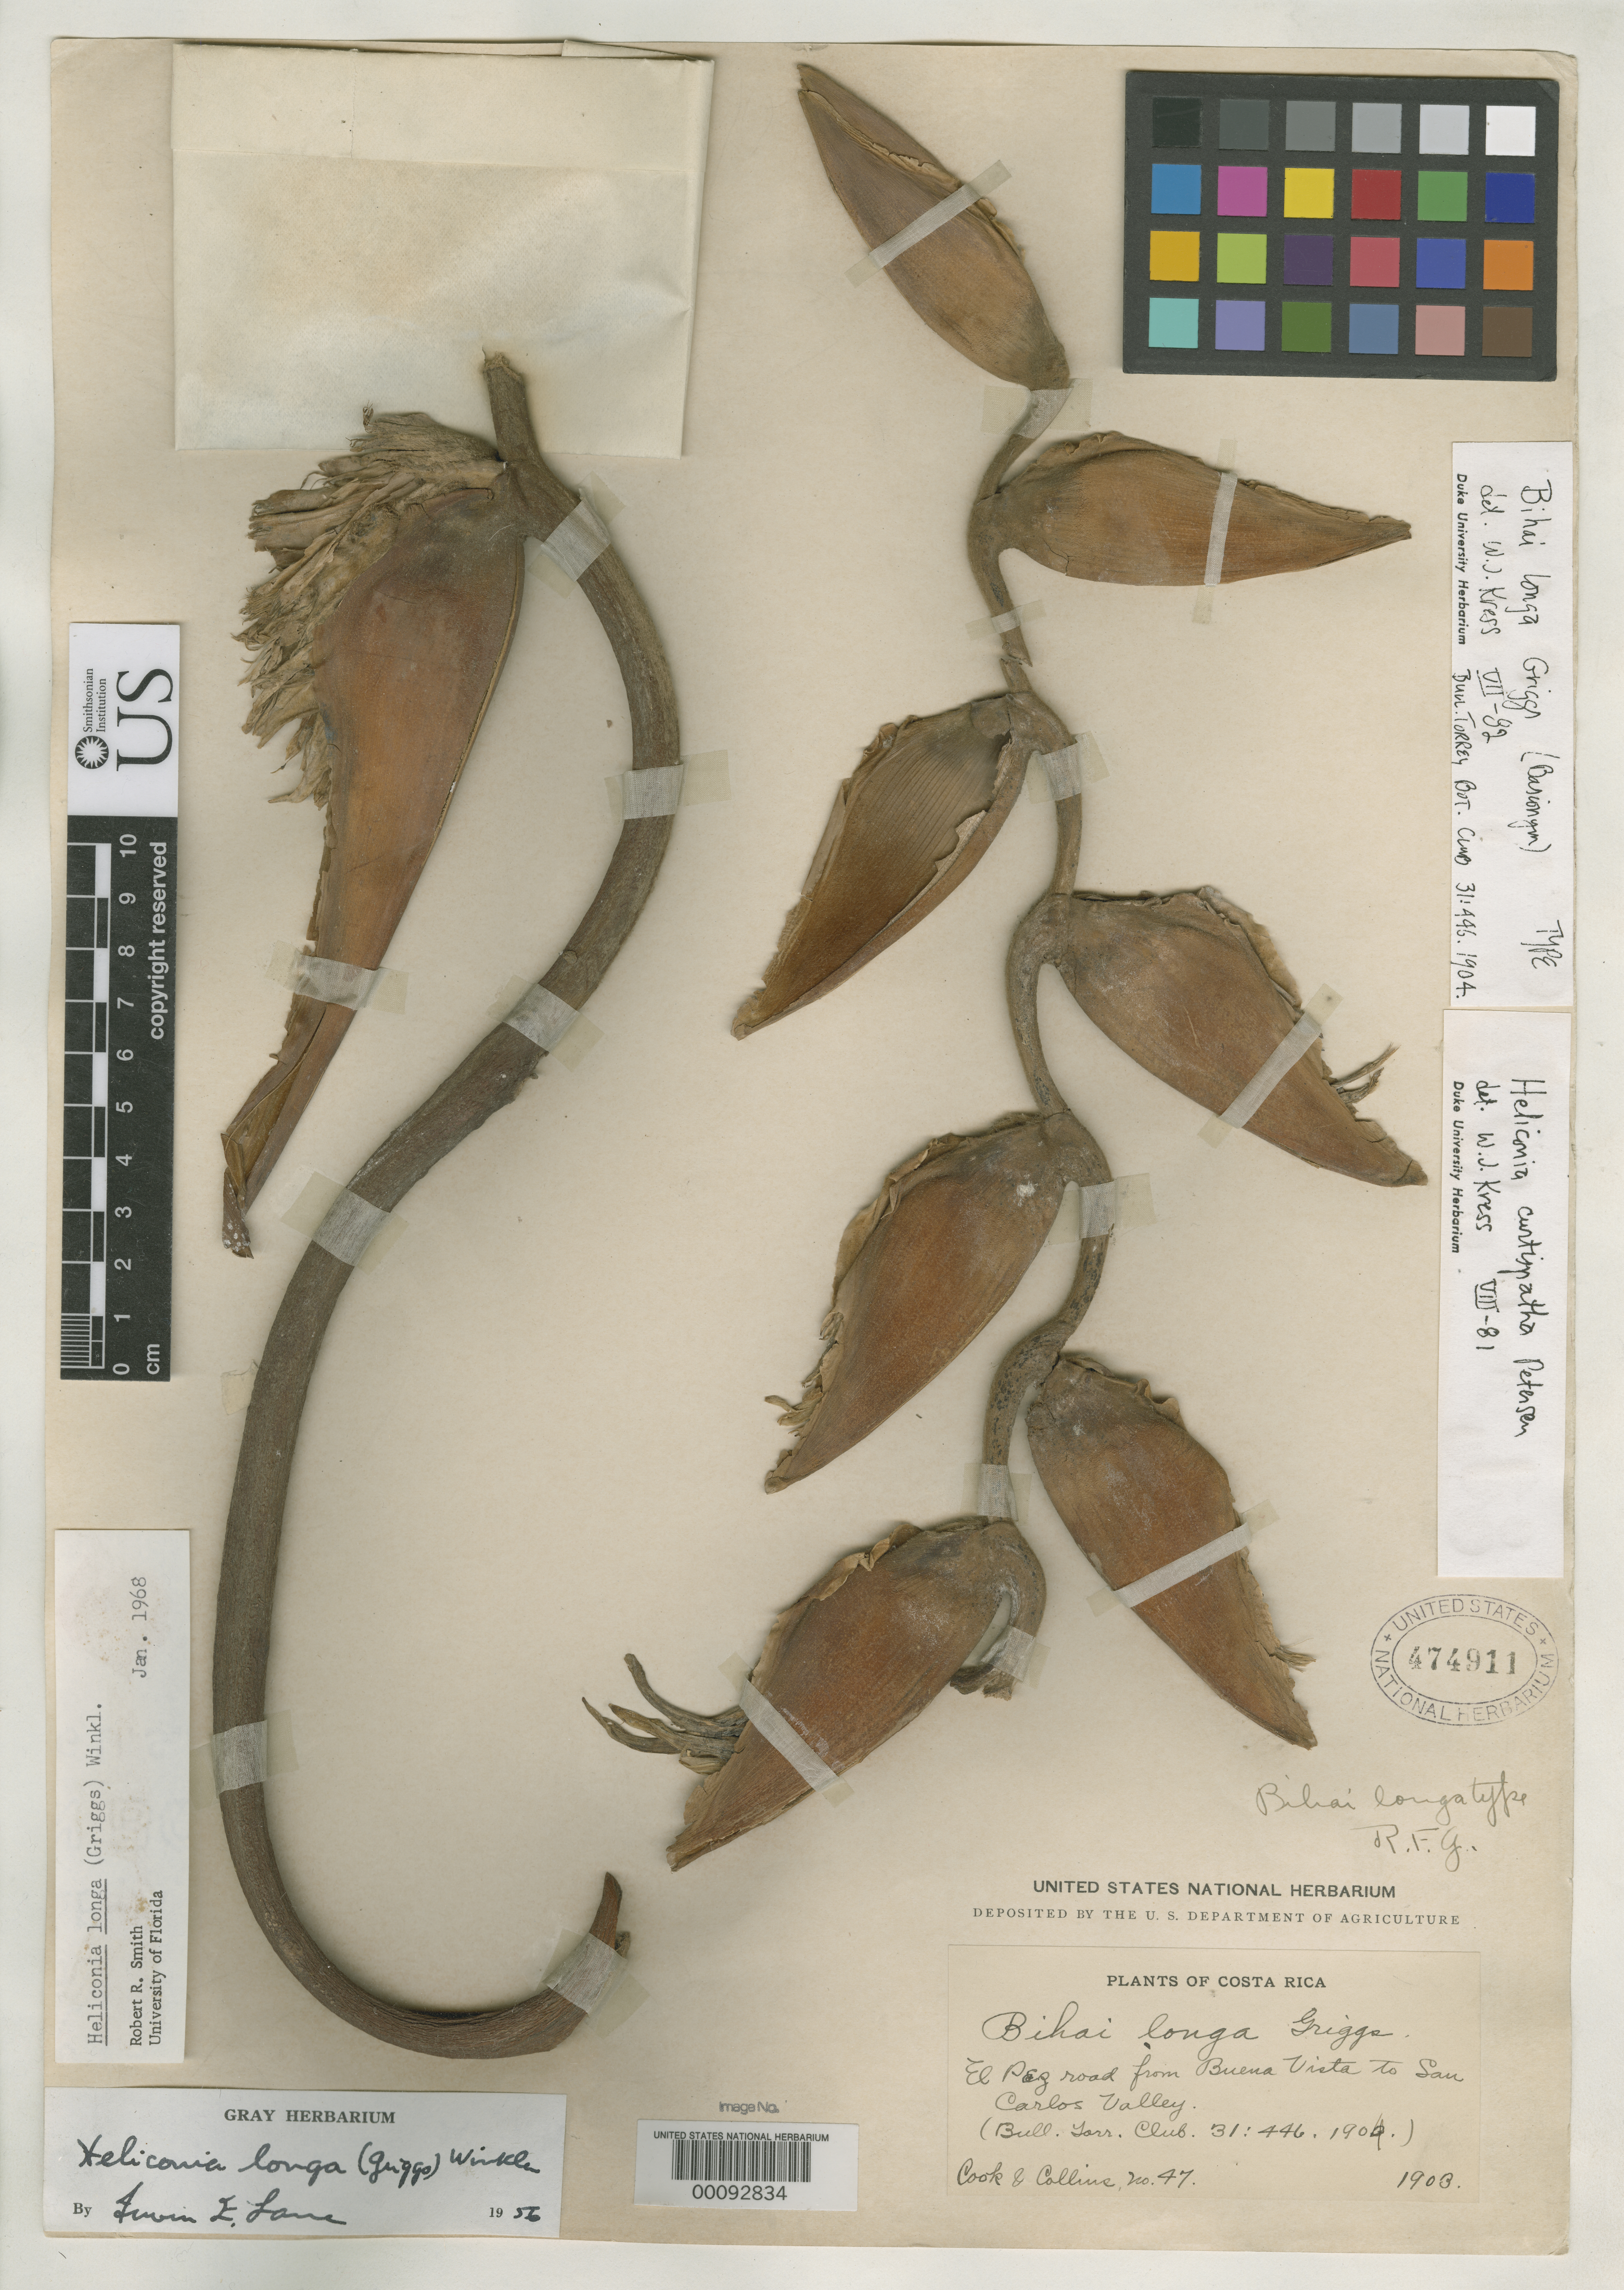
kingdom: Plantae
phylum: Tracheophyta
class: Liliopsida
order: Zingiberales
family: Heliconiaceae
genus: Bihai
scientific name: Bihai longa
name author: R.F. Griggs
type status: Holotype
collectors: O. F. Cook & G. Collins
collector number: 47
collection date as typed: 1903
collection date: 1903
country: Costa Rica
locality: El Pez road from Buena Vista to San Carlos Valley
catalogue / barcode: US 474911